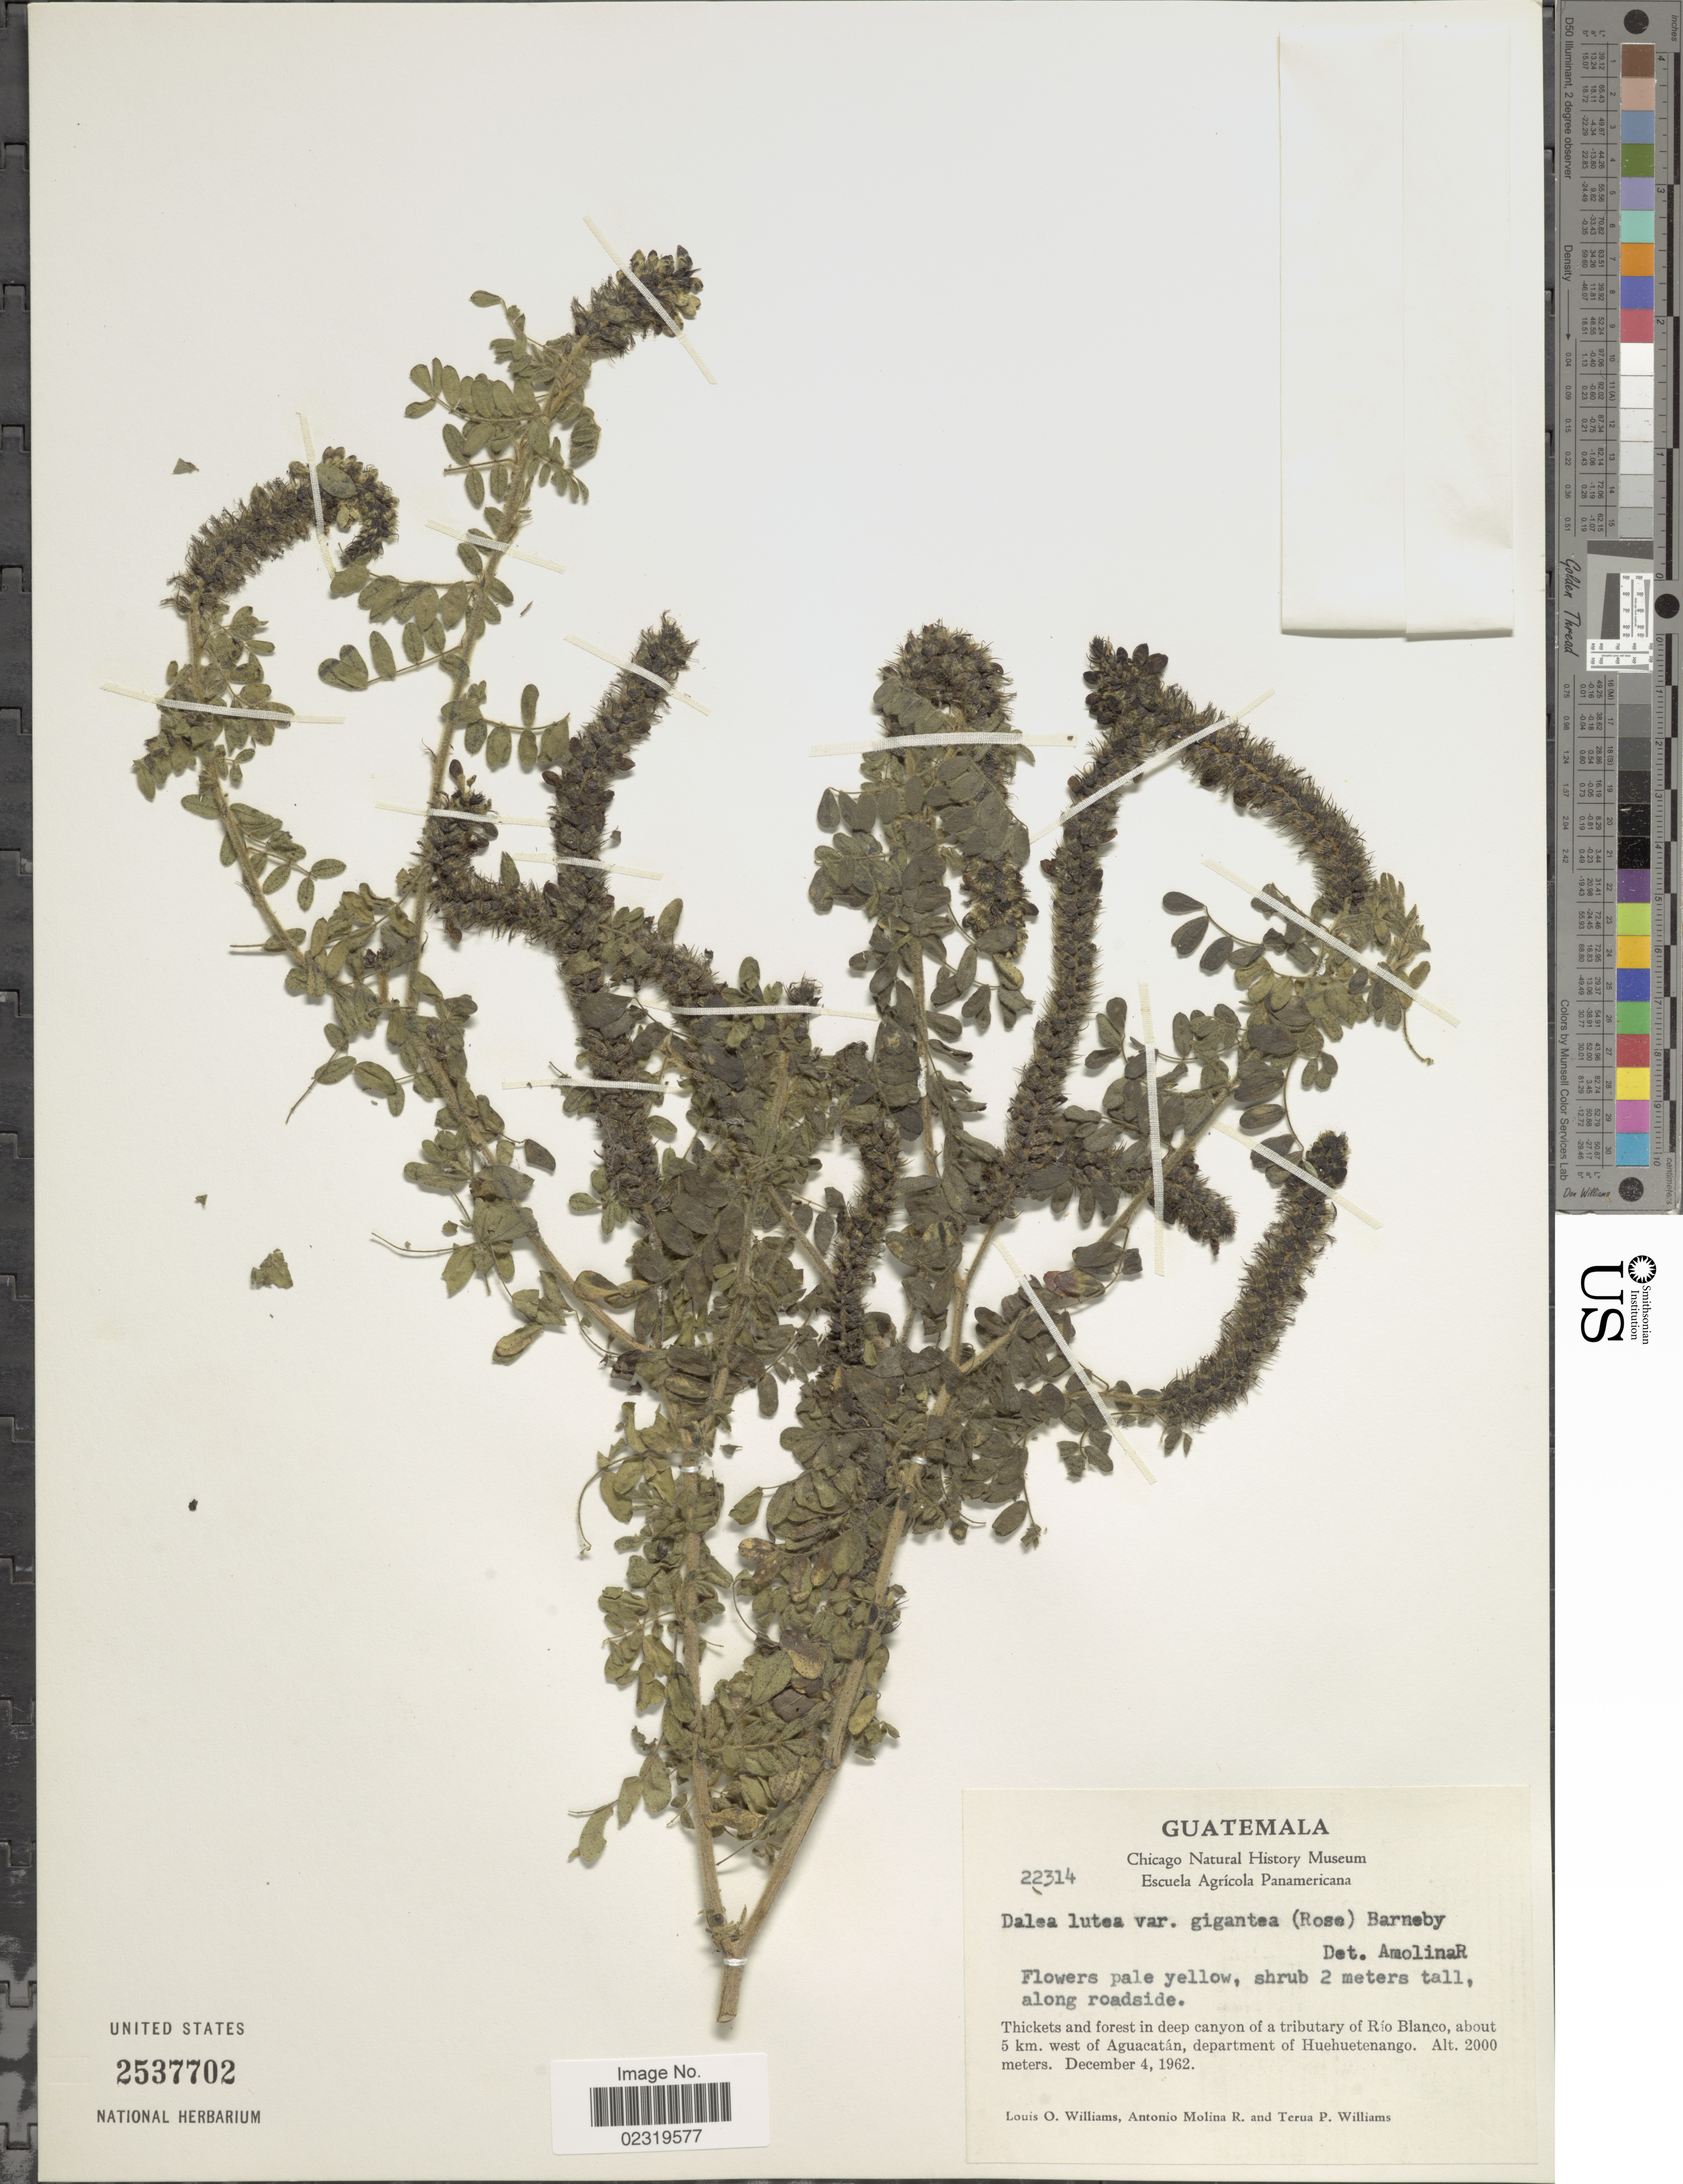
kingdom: Plantae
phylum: Tracheophyta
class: Magnoliopsida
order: Fabales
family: Fabaceae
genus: Dalea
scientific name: Dalea lutea var. gigantea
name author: (Rose) Barneby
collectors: L. O. Williams, A. Molina R. & T. P. Williams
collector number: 22314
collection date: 1962-12-04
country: Guatemala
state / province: Huehuetenango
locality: Thickets and forest in deep canyon of a tributary of Río Blanco, about 5 km west of Aguacatán, department of Huehuetenango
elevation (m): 2000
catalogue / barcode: US 2537702